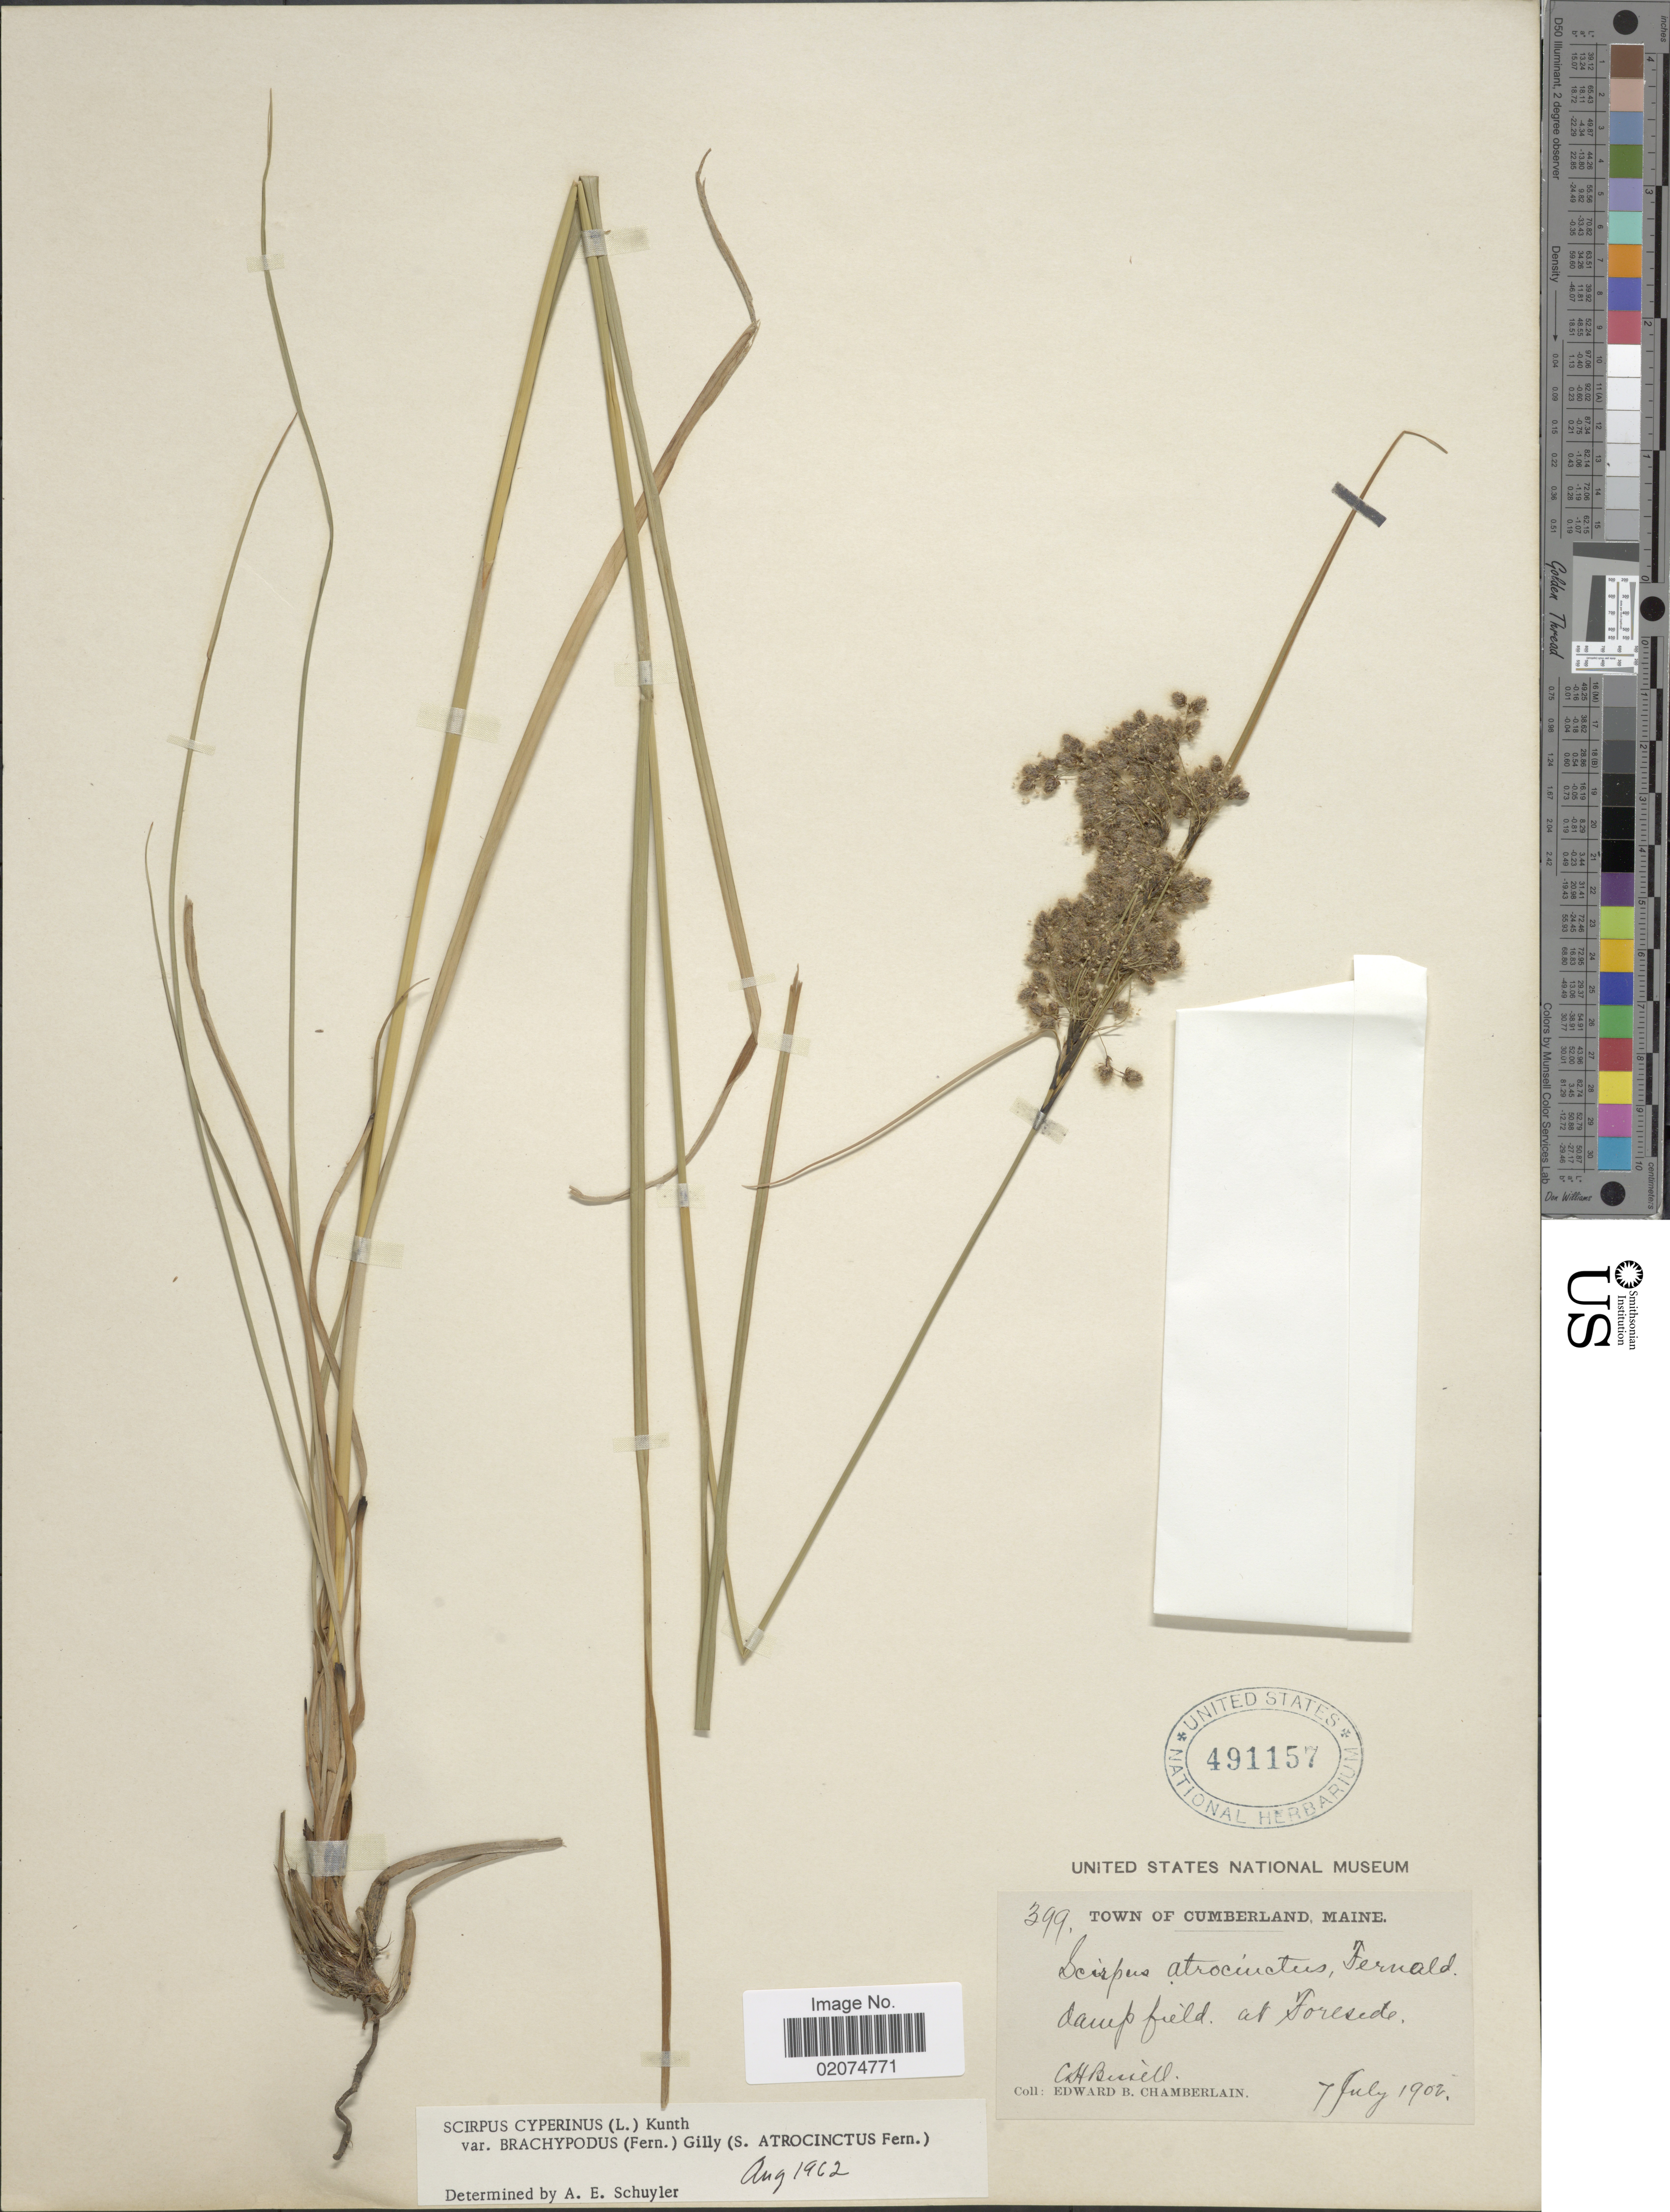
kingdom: Plantae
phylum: Tracheophyta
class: Liliopsida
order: Poales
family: Cyperaceae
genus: Scirpus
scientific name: Scirpus atrocinctus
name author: Fernald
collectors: C. Bissell & E. Chamberlain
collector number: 399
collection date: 1902-07-07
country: United States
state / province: Maine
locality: Town of Cumberland, Foreside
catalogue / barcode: US 491157